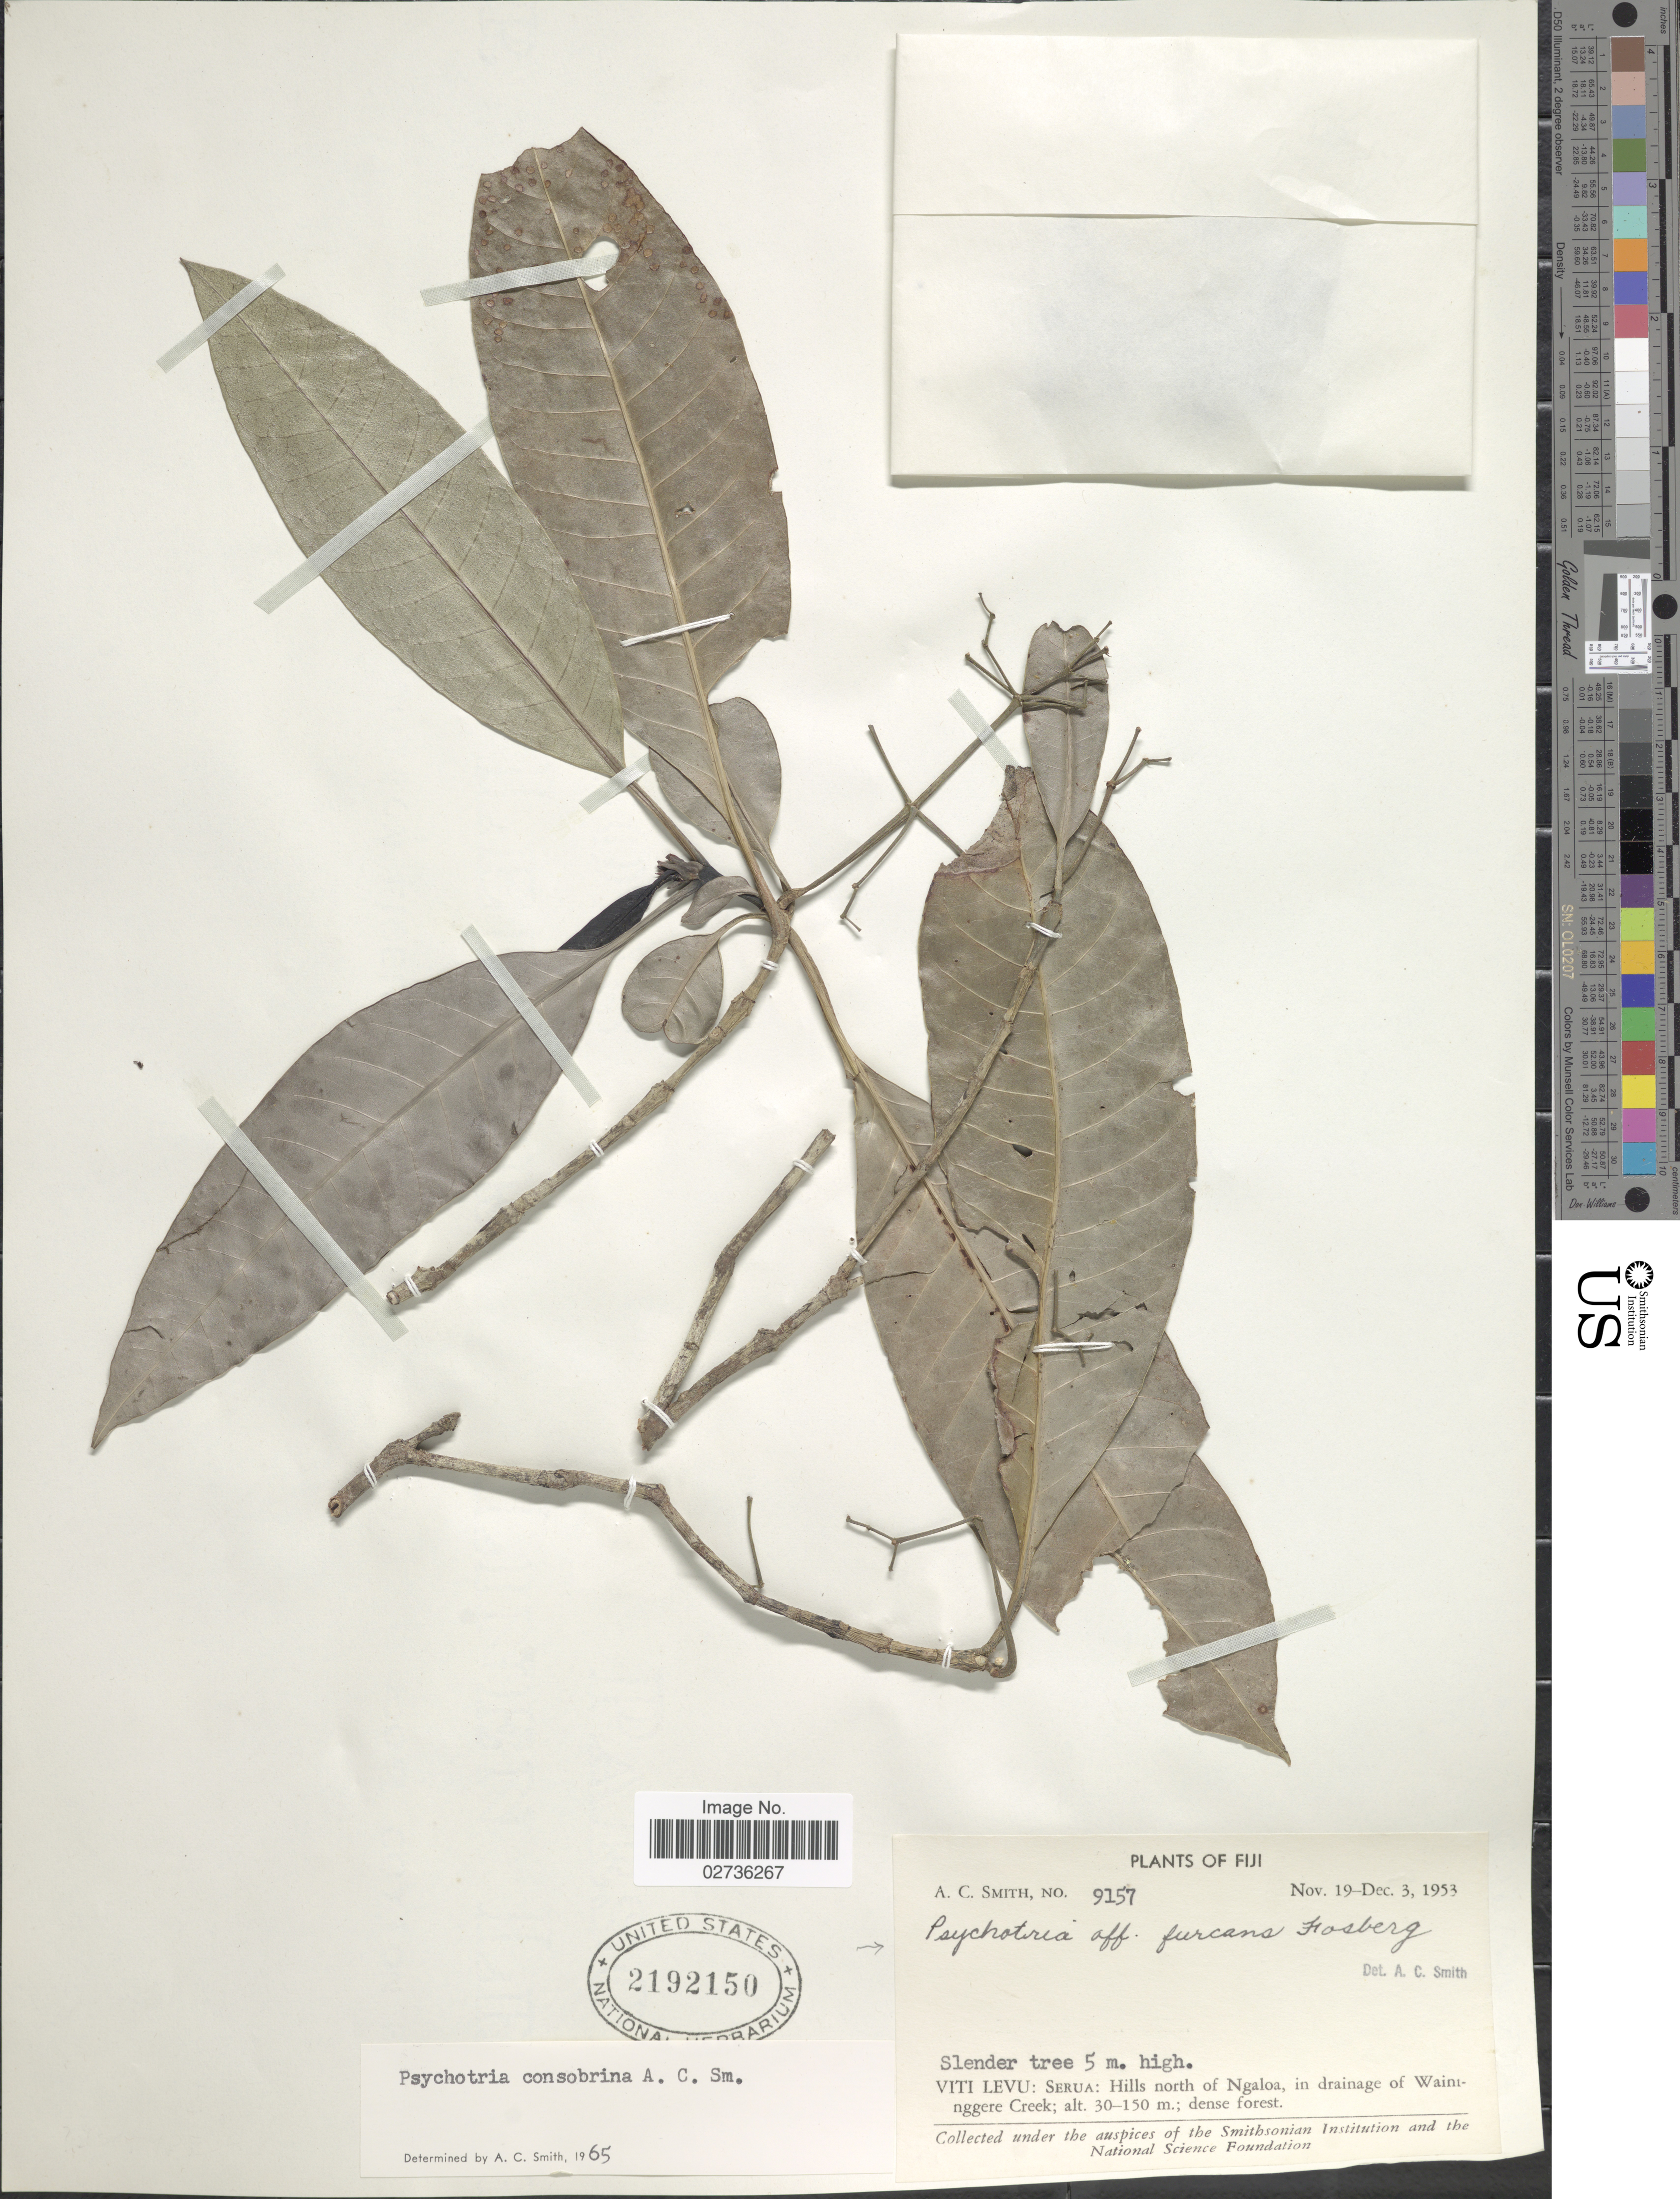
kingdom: Plantae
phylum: Tracheophyta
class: Magnoliopsida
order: Gentianales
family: Rubiaceae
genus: Psychotria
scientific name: Psychotria furcans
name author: Fosberg in A.C. Sm.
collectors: A. C. Smith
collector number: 9157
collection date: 1953-11-19/1953-12-03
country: Fiji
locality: Viti Levu: Serua: Hills north of Ngaloa, in drainage of Waininggere Creek.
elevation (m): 30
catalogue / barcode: US 2192150